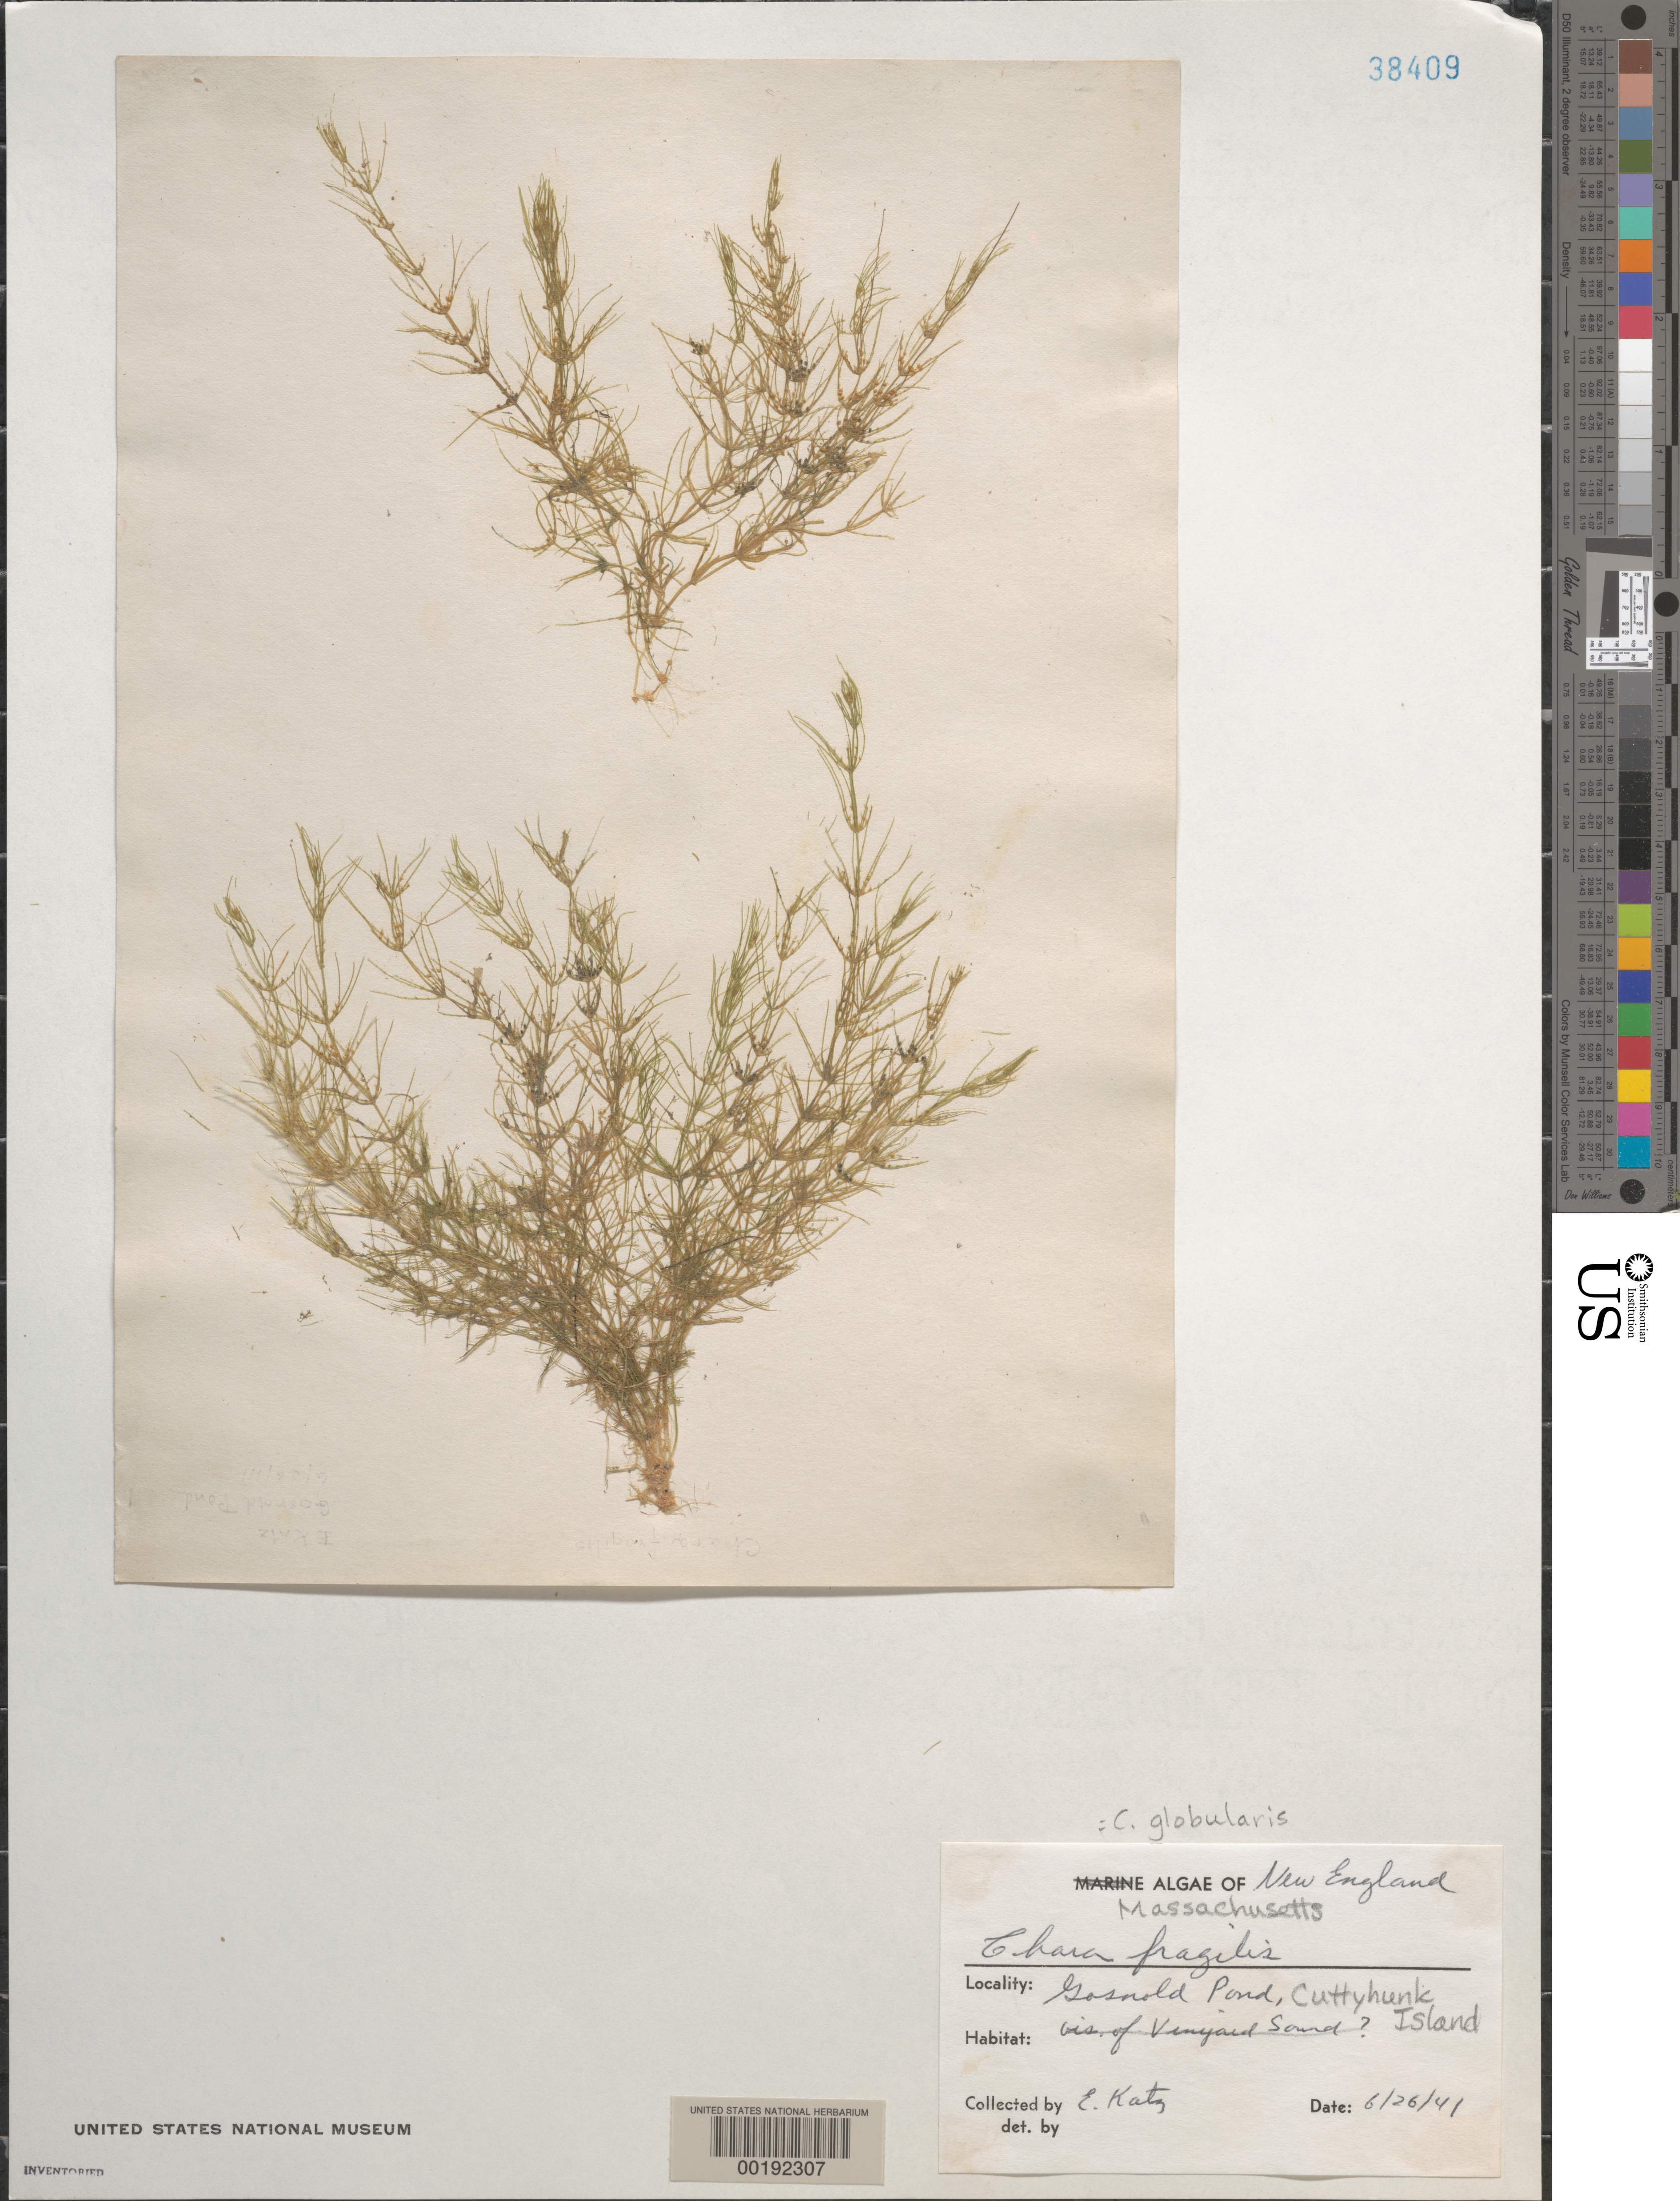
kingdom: Plantae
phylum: Charophyta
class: Charophyceae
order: Charales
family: Characeae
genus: Chara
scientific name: Chara globularis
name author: Thuiller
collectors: E. Katz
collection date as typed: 26 Jun 1941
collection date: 1941-06-26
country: United States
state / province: Massachusetts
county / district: Dukes County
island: Cuttyhunk Island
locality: Gosnold Pond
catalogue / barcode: US 38409